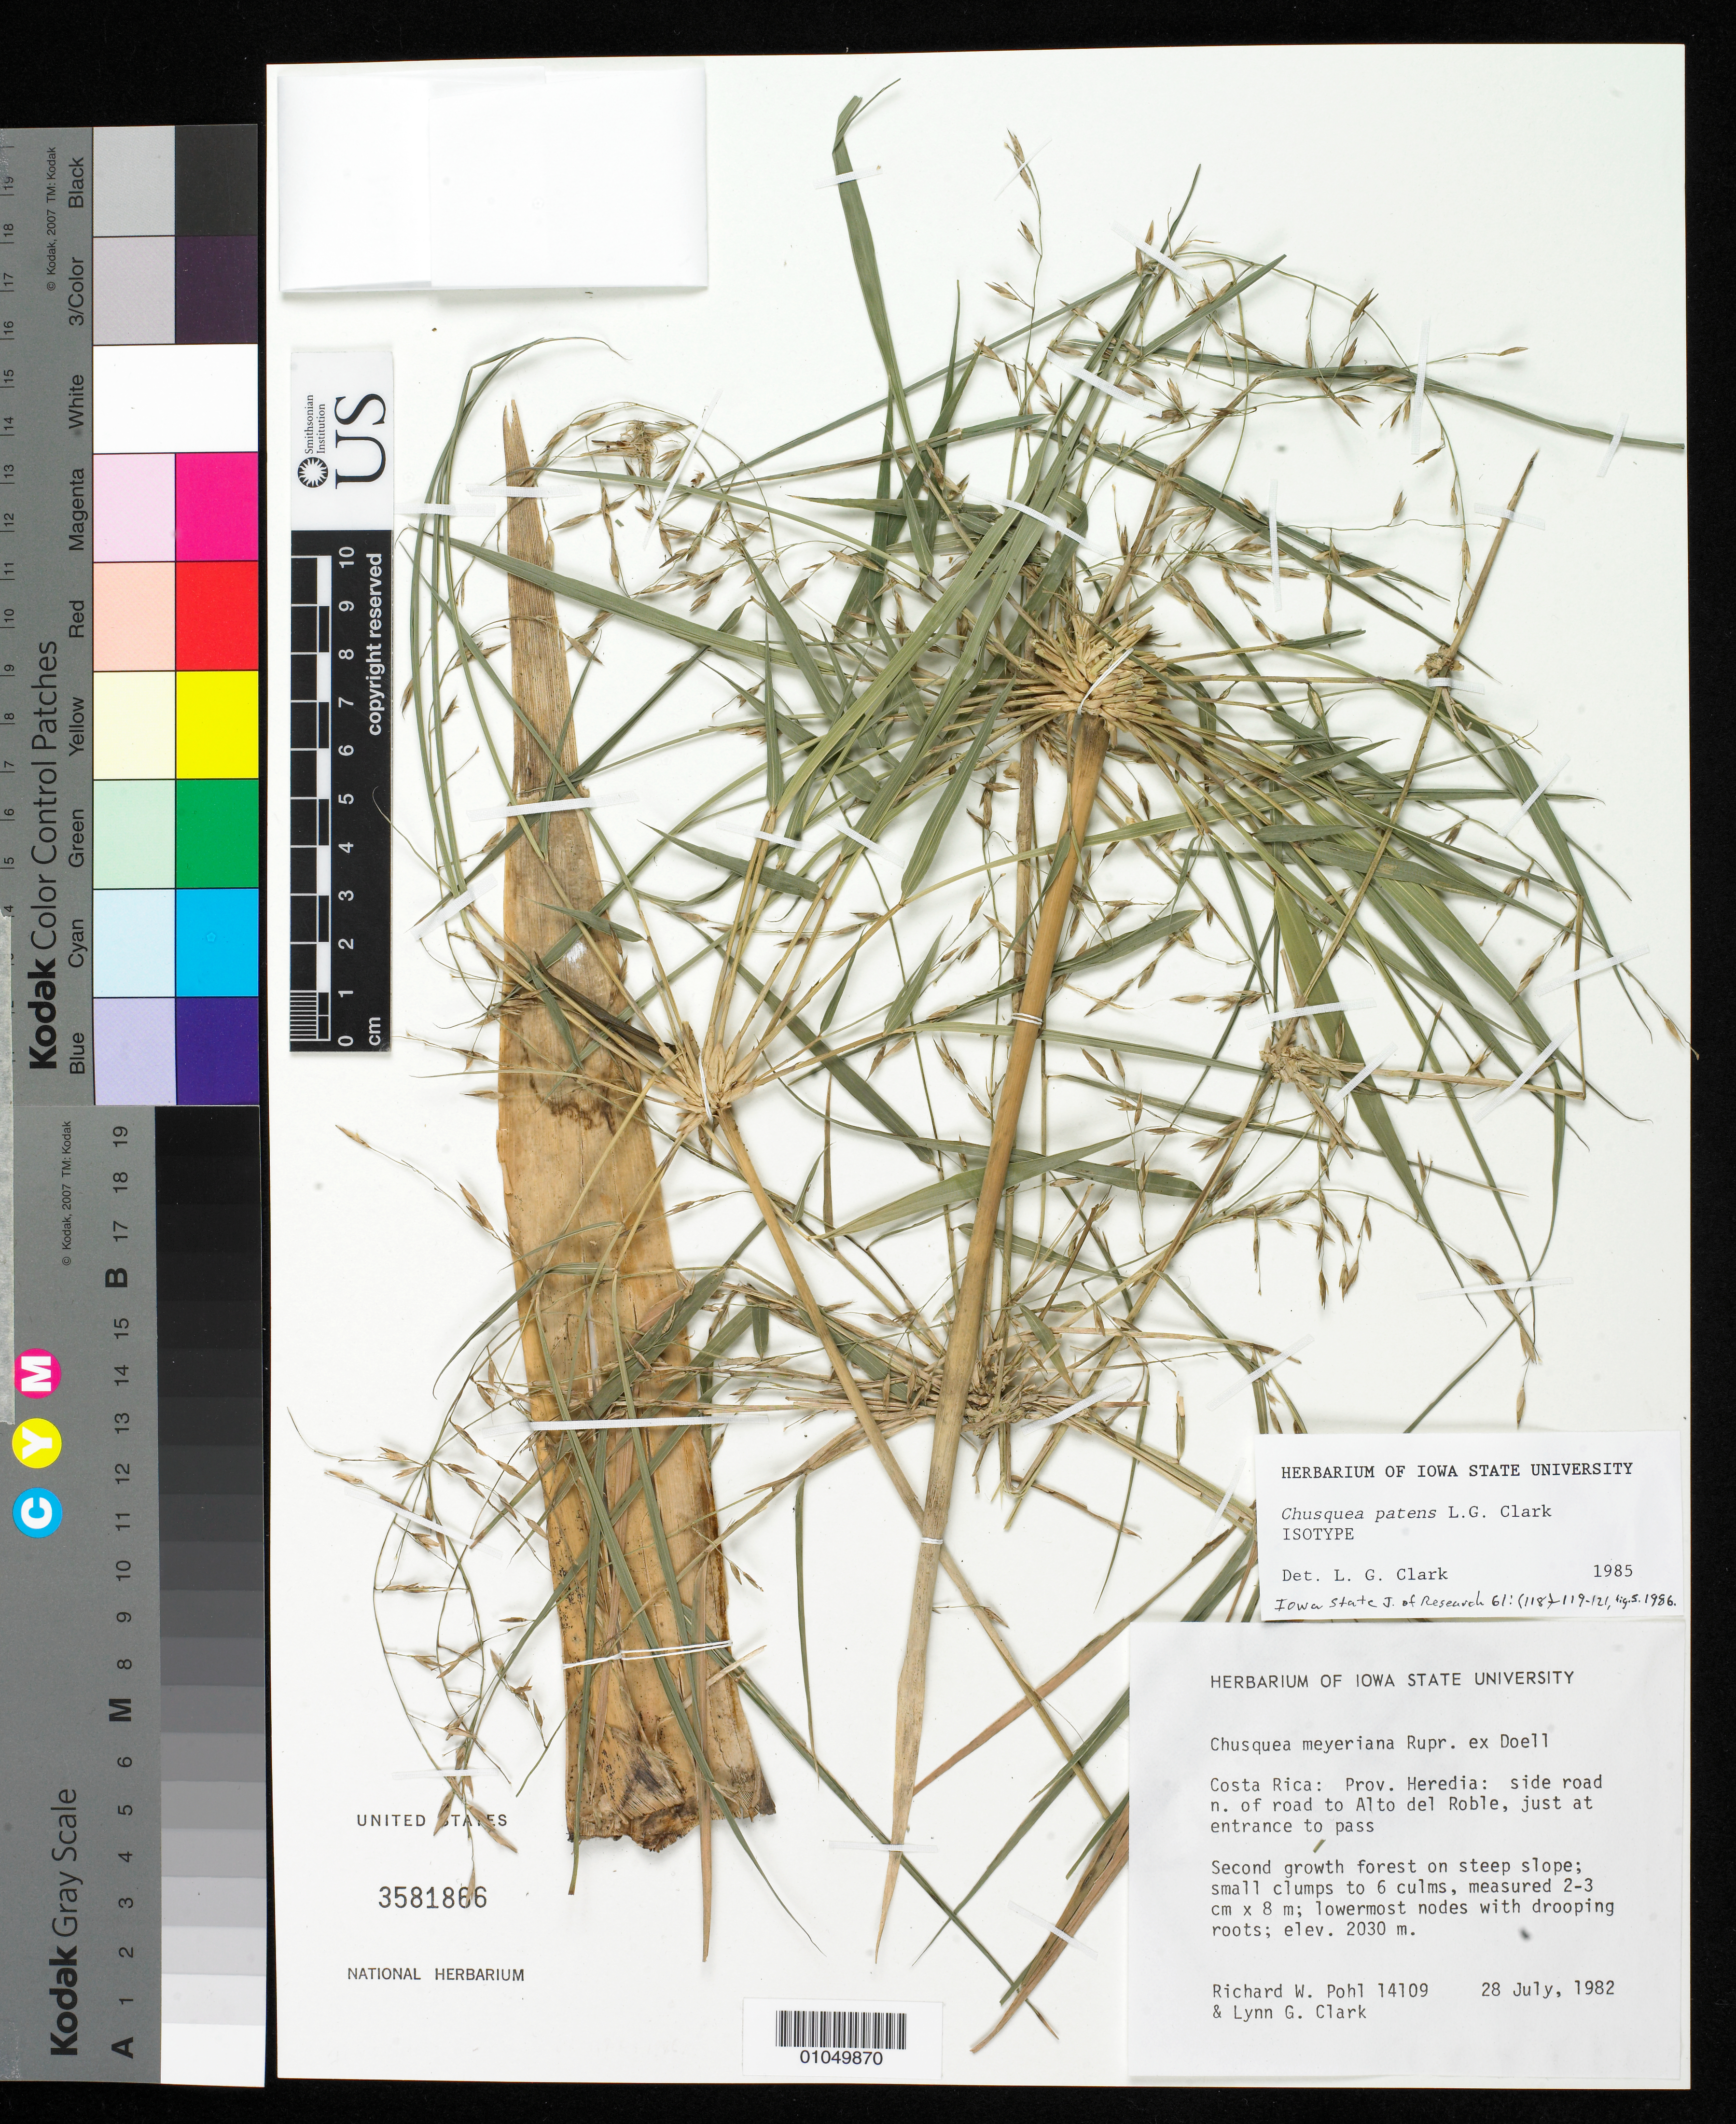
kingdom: Plantae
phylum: Tracheophyta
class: Liliopsida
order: Poales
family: Poaceae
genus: Chusquea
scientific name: Chusquea patens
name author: L.G. Clark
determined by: Clark, Lynn G., (ISC), Iowa State University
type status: Isotype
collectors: R. W. Pohl & L. G. Clark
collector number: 14109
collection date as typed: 28 Jul 1982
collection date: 1982-07-28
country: Costa Rica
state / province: Heredia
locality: Prov. Heredia: side road N of road to Alto del Roble, just at entrance to pass.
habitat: Second growth forest on steep slope.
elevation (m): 2030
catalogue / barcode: US 3581866